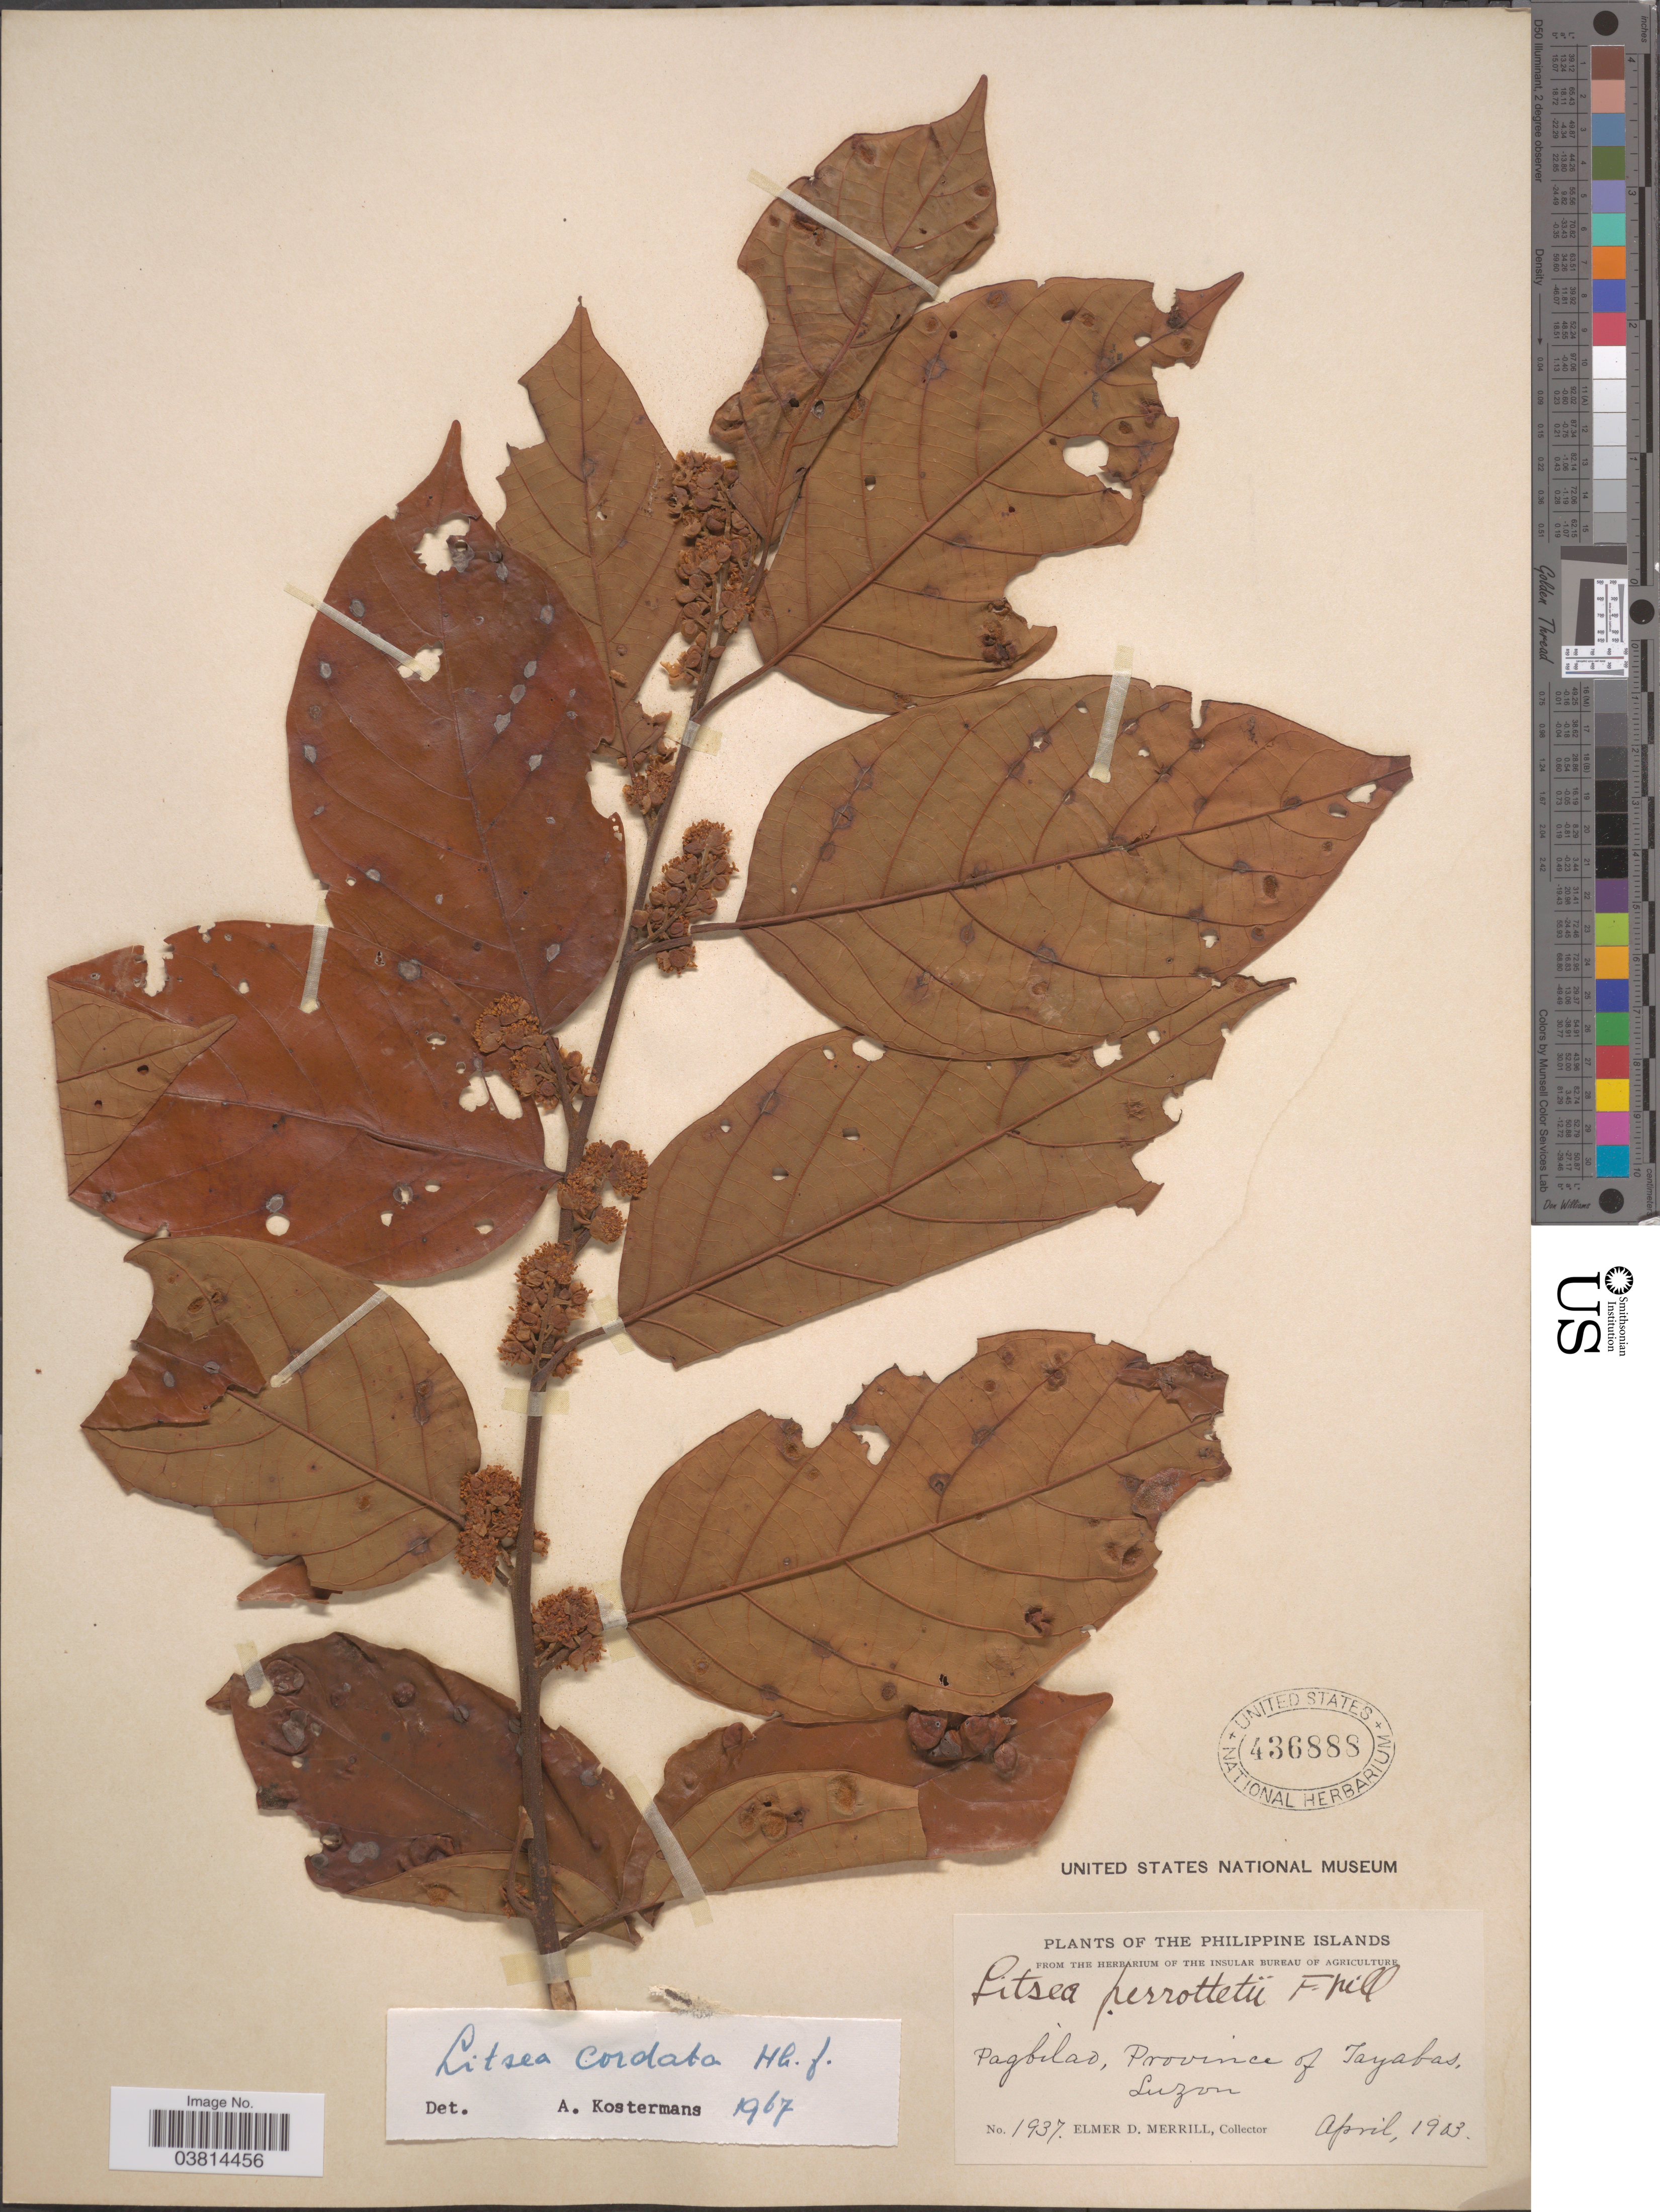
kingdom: Plantae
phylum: Tracheophyta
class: Magnoliopsida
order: Laurales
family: Lauraceae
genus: Litsea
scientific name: Litsea cordata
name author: Hook. f.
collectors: E. D. Merrill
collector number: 1937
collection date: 1903-04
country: Philippines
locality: Pagbilao, Province of Tayabas, Luzon.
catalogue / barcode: US 436888